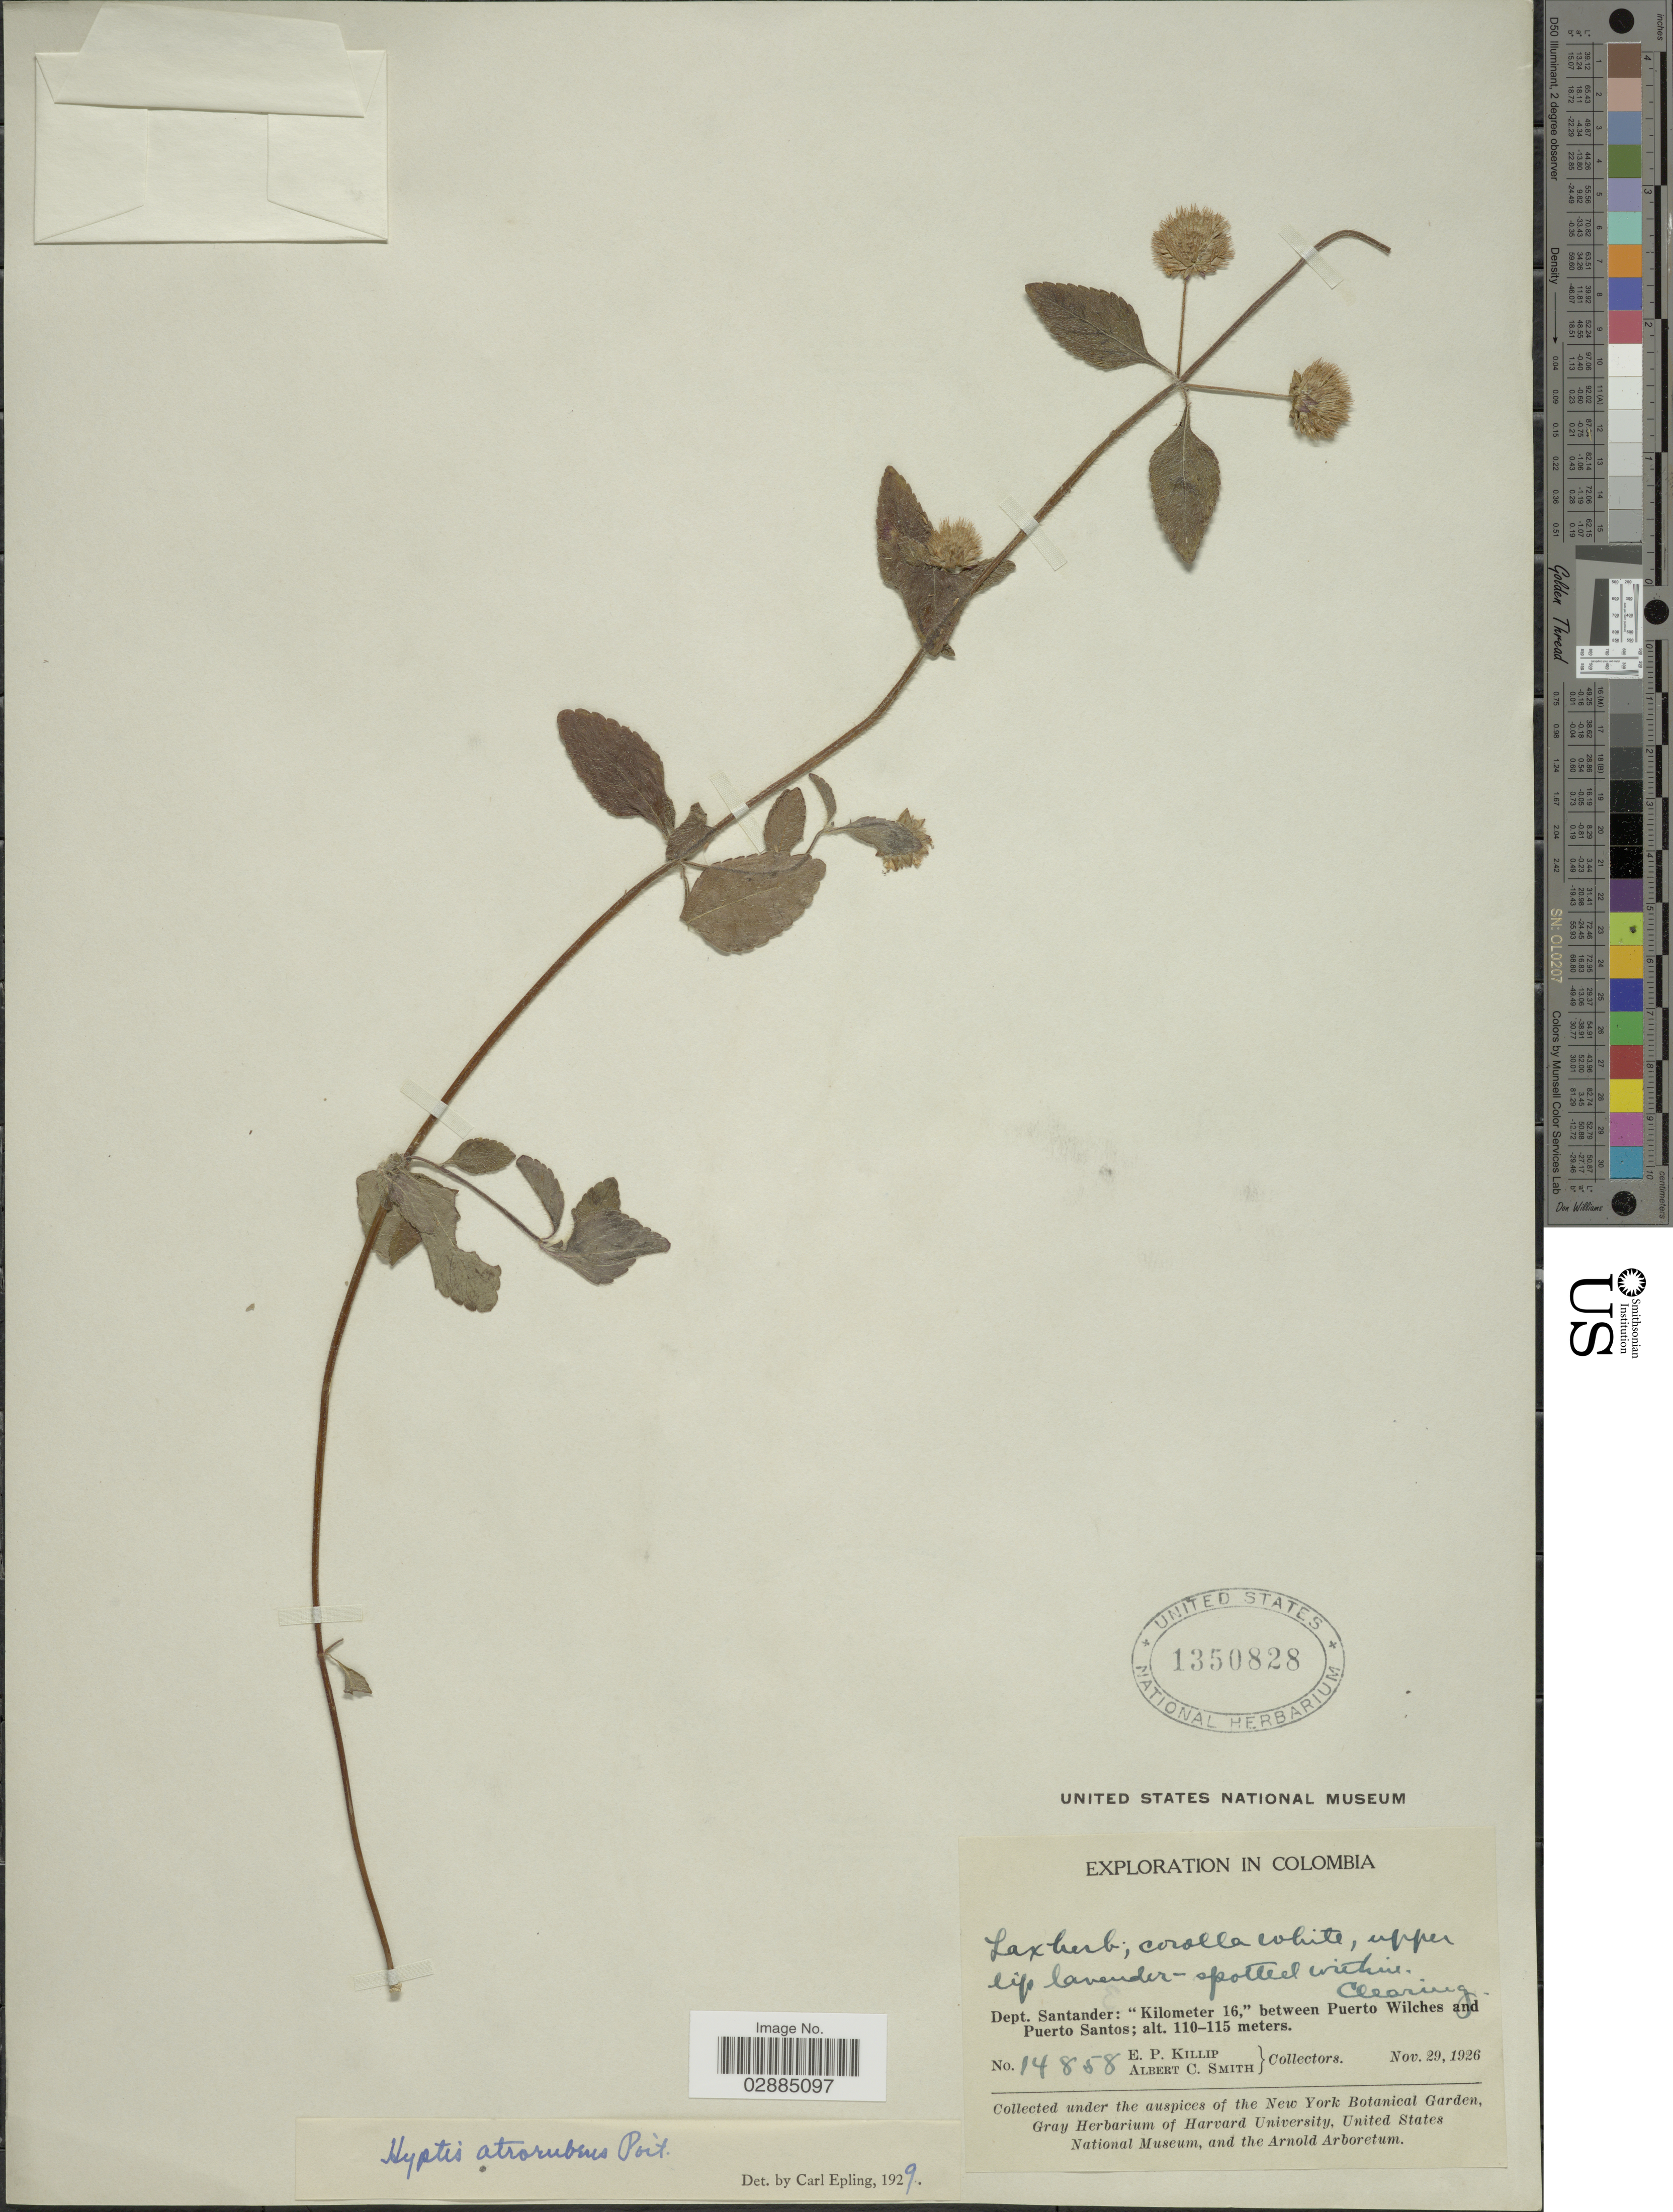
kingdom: Plantae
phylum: Tracheophyta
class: Magnoliopsida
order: Lamiales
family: Lamiaceae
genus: Hyptis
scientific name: Hyptis atrorubens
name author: Poit.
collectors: E. P. Killip & A. C. Smith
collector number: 14858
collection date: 1926-11-29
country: Colombia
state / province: Santander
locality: Dept. Santander, "Kilometer 16", between Puerto Wilches and Puerto Santos.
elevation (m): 110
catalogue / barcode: US 1350828